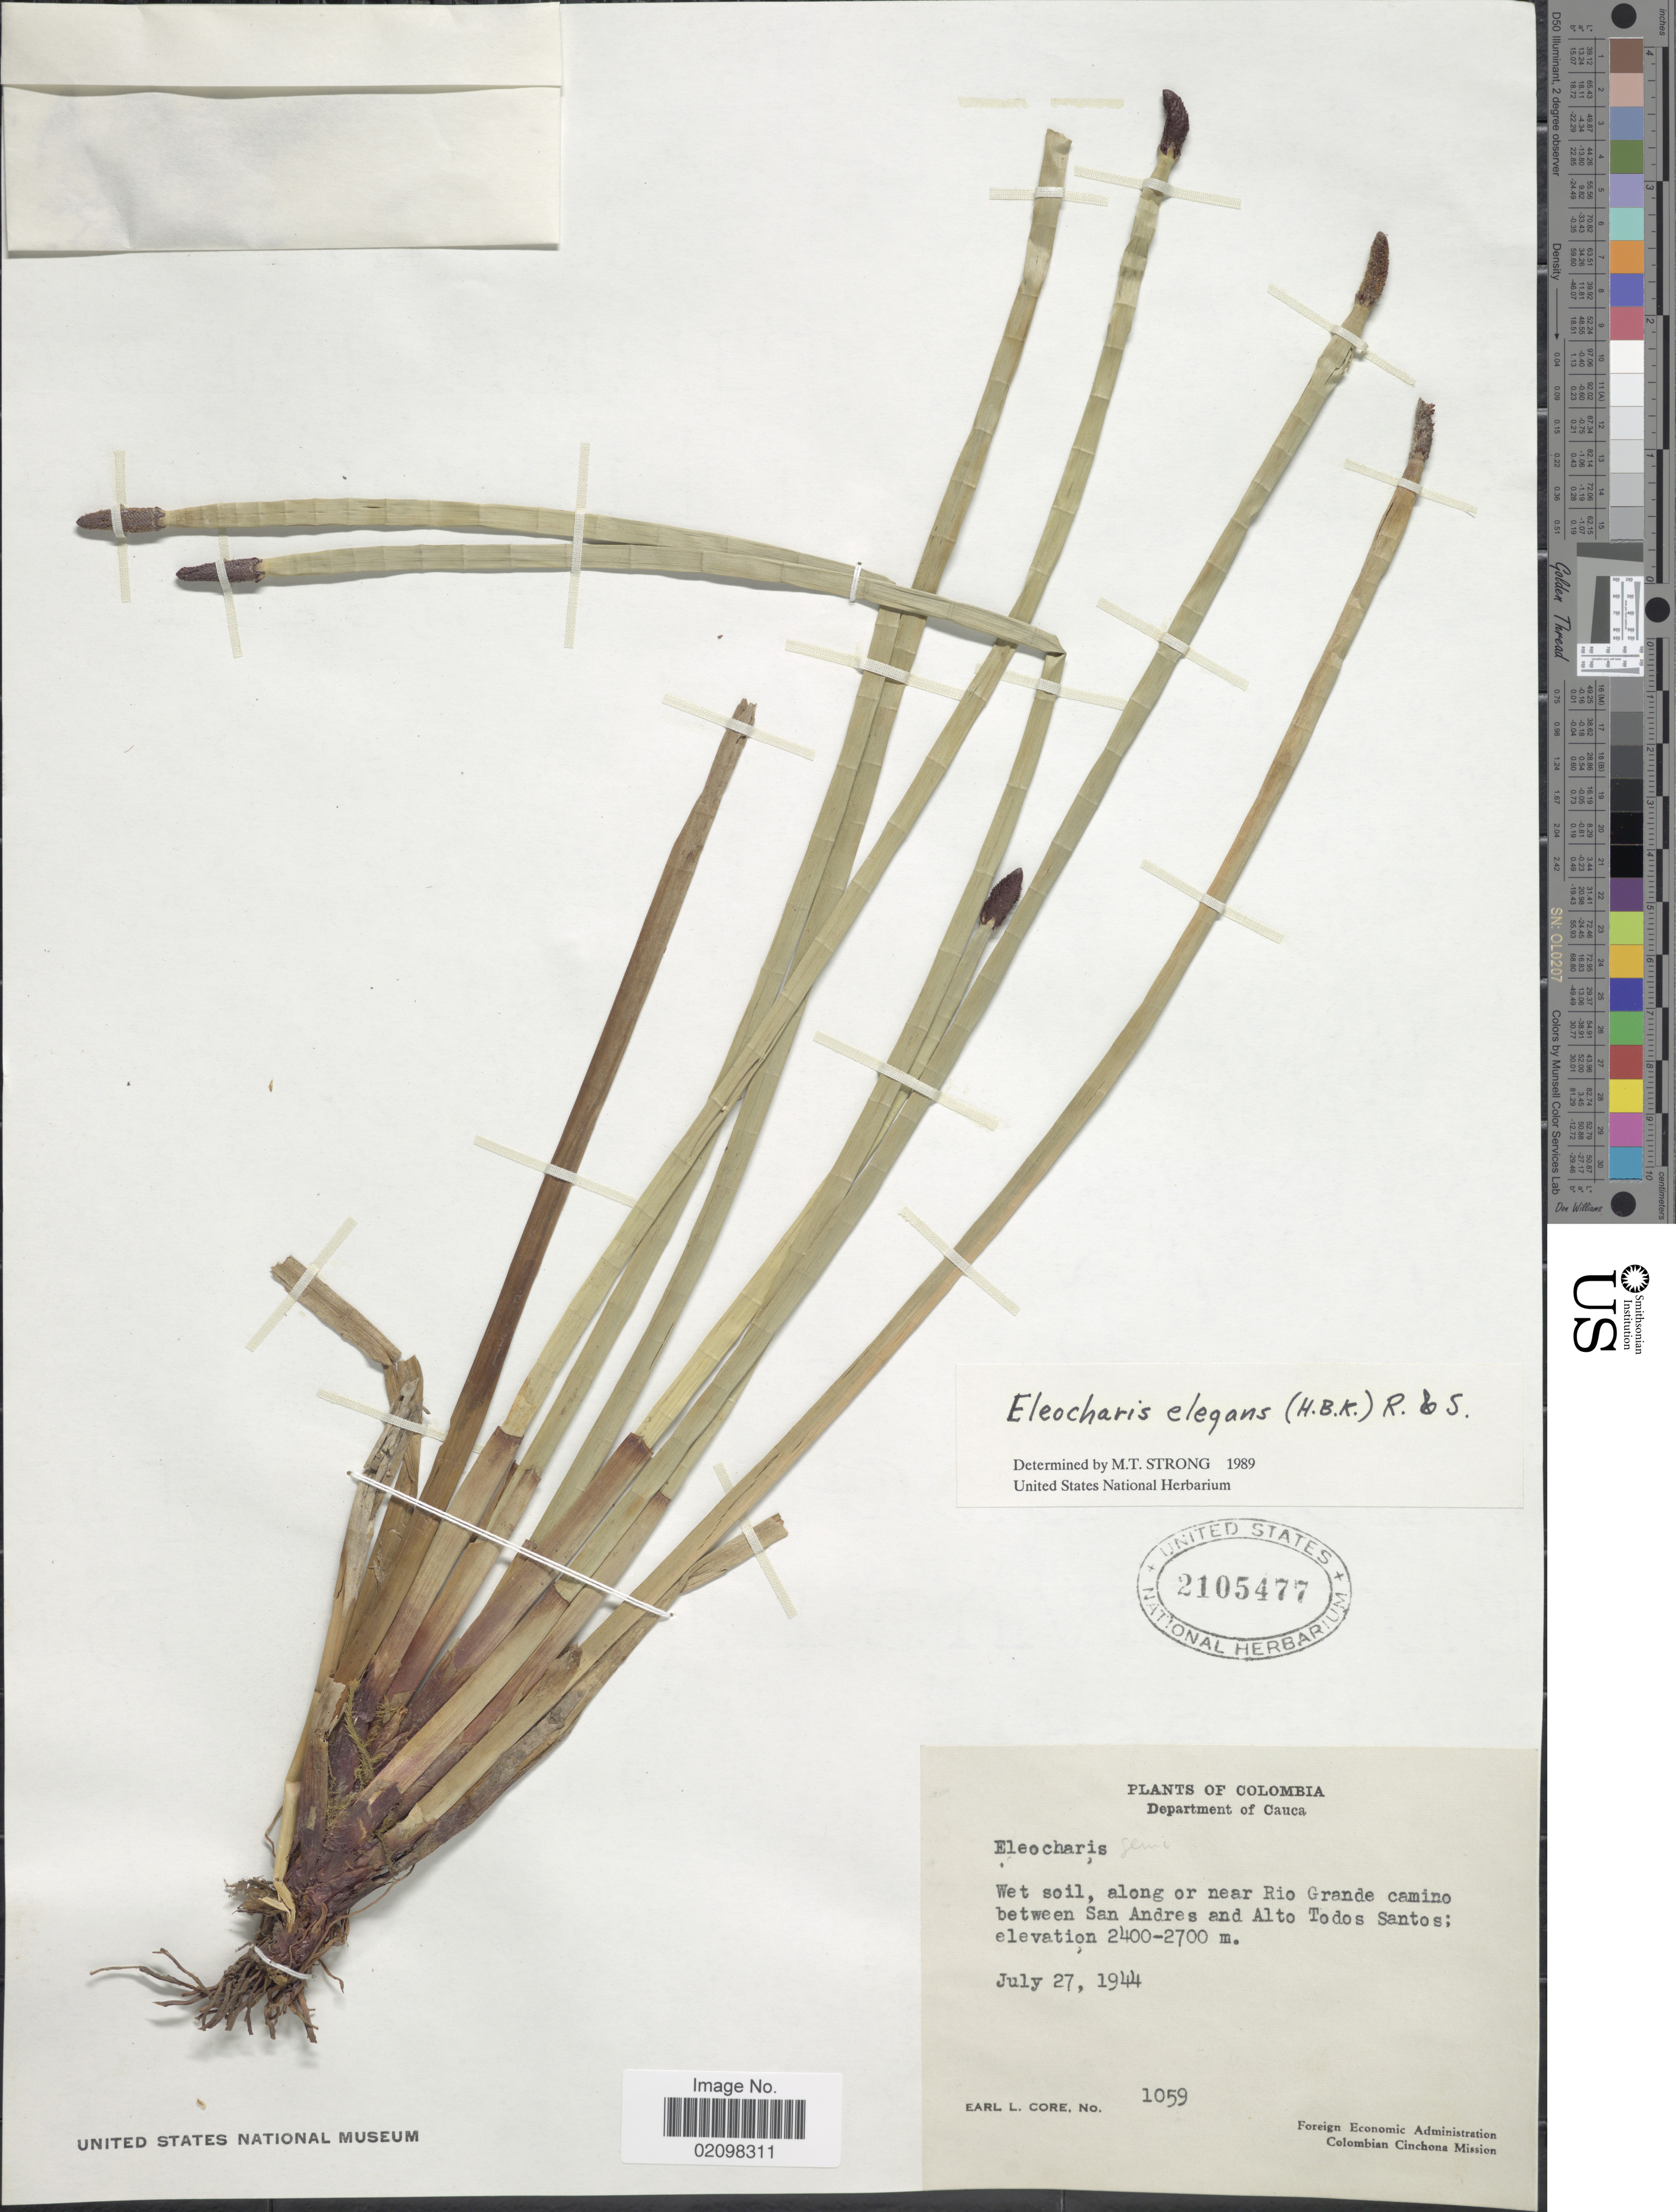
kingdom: Plantae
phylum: Tracheophyta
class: Liliopsida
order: Poales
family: Cyperaceae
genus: Eleocharis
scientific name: Eleocharis elegans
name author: (Kunth) Roem. & Schult.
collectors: E. L. Core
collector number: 1059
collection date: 1944-07-27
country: Colombia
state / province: Cauca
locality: Along or near Rio Grande camino between San Andres and Alto Todos Santos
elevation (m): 2400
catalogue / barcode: US 2105477